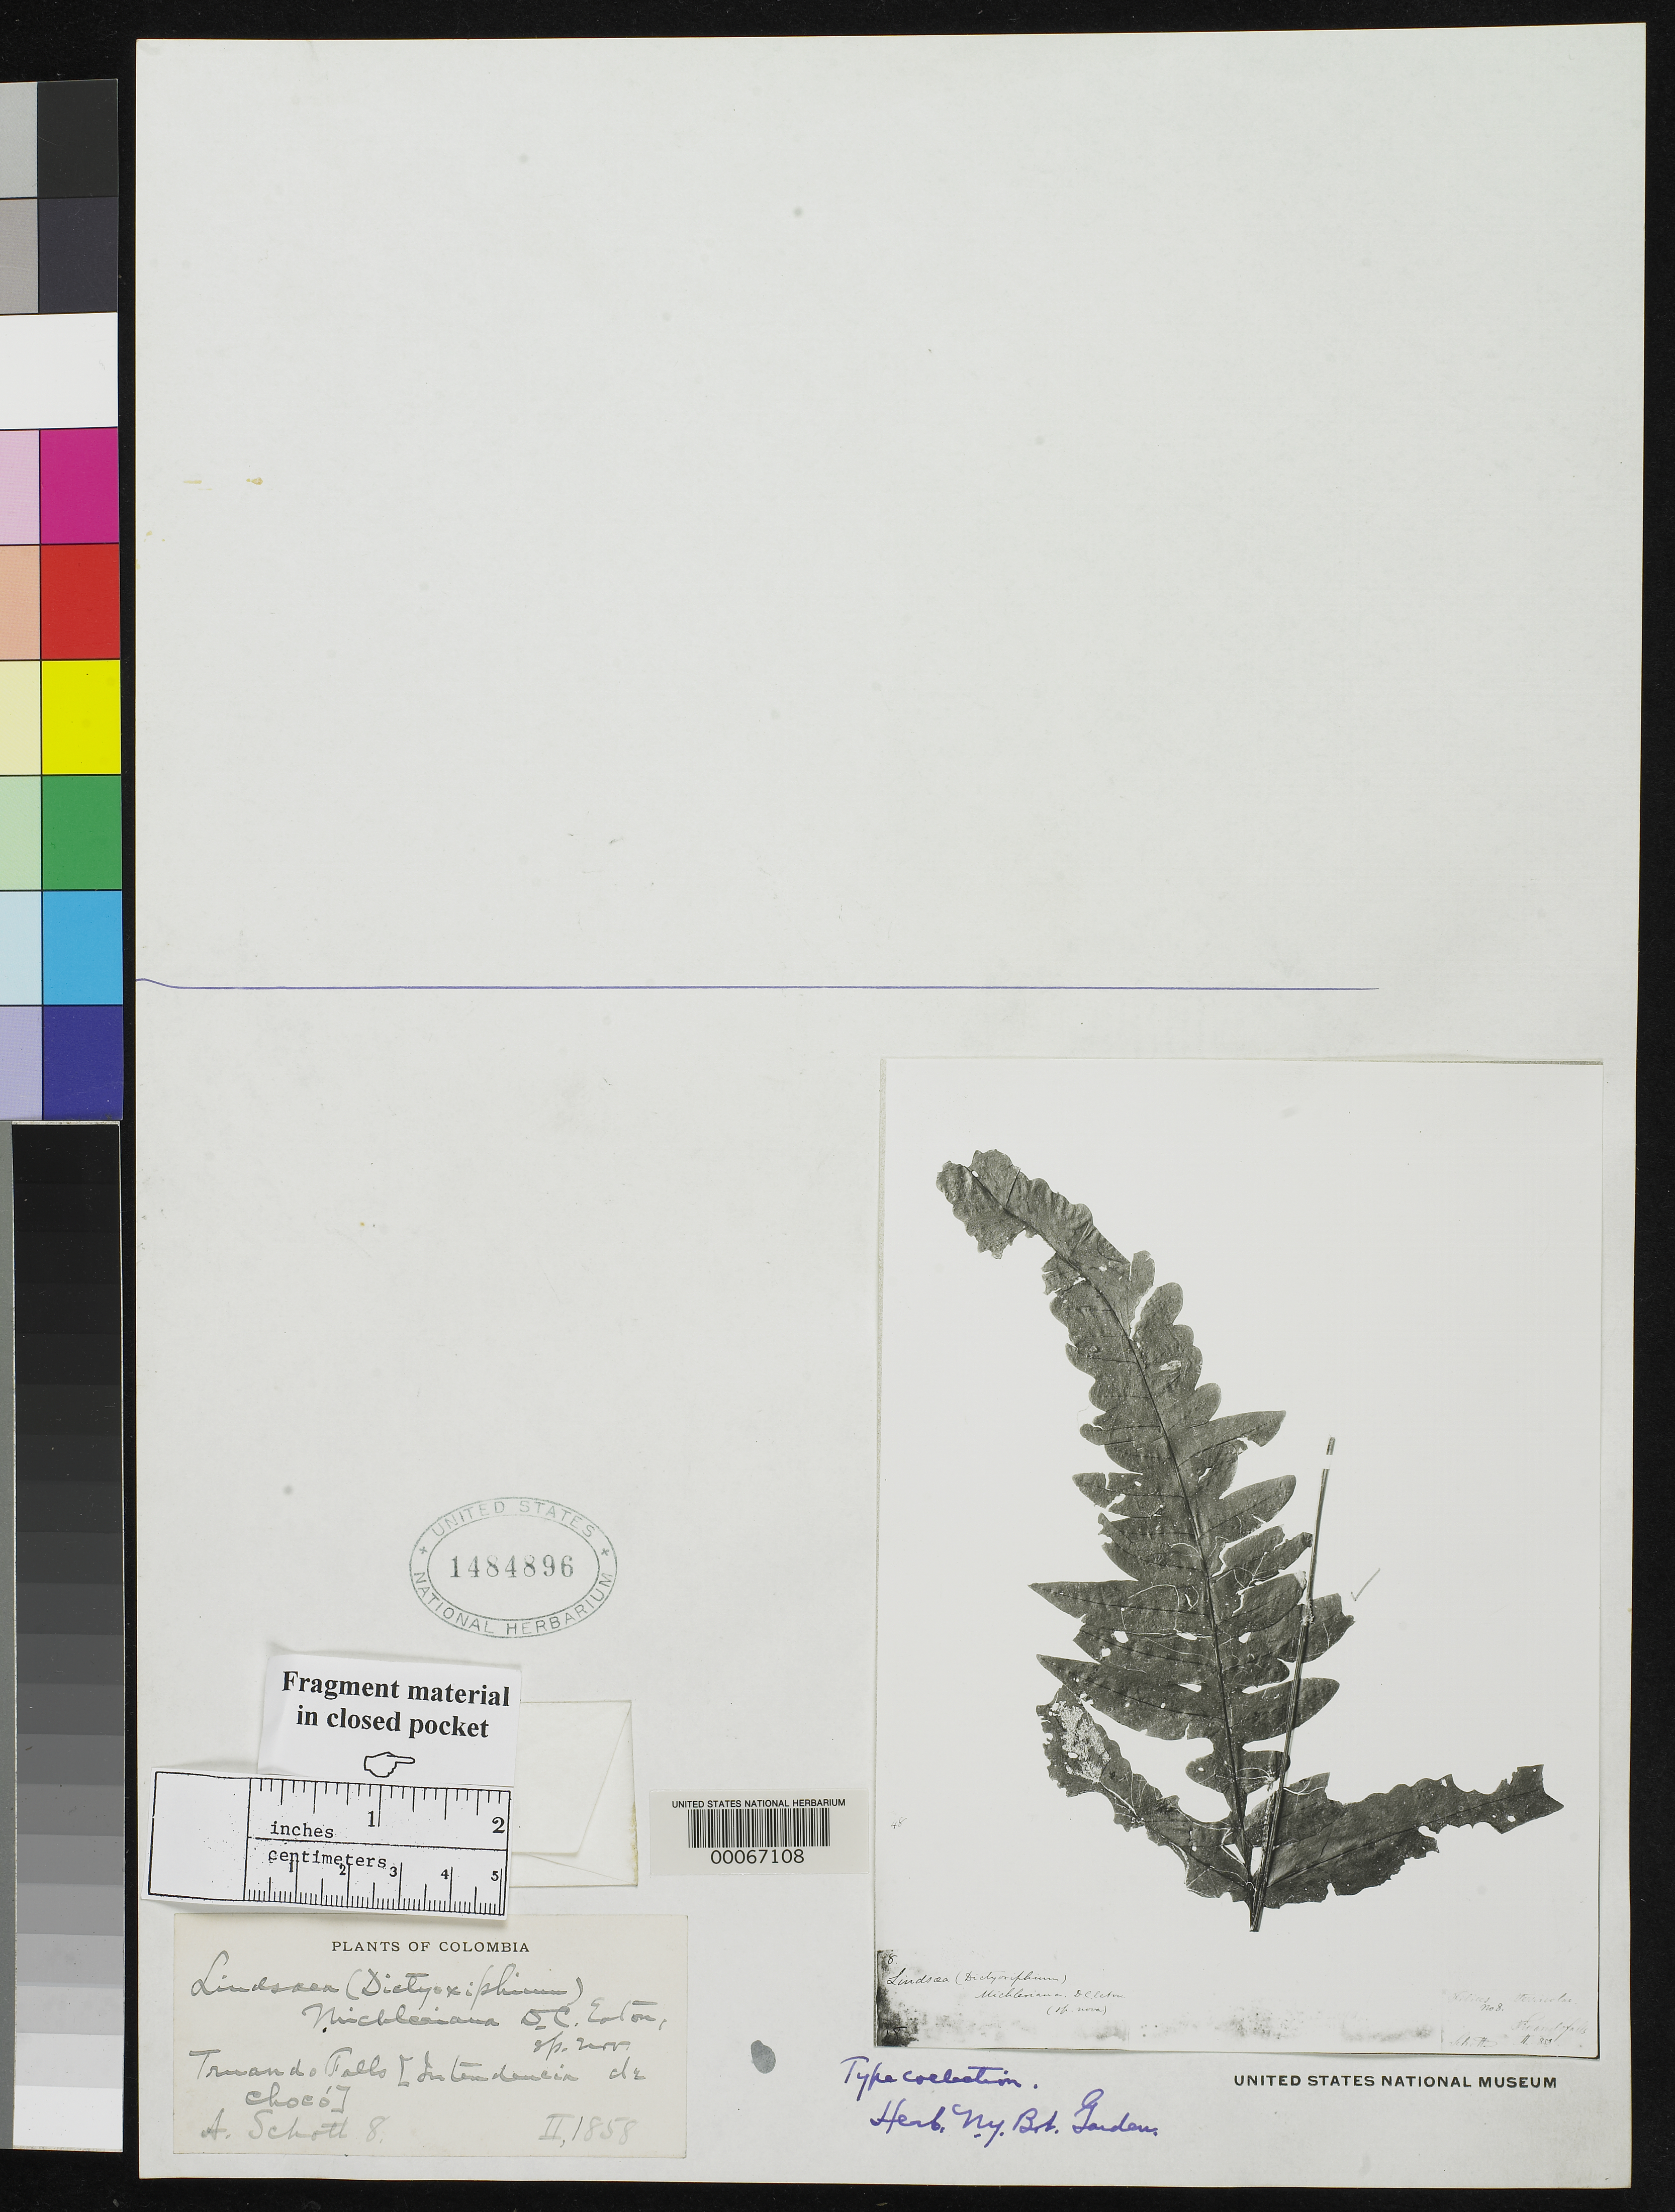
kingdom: Plantae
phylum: Tracheophyta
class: Polypodiopsida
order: Polypodiales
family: Lindsaeaceae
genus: Lindsaea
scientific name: Lindsaea michleriana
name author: D.C. Eaton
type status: Type Collection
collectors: A. C. V. Schott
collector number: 8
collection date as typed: Feb 1858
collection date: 1858-02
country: Colombia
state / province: Chocó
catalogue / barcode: US 1484896